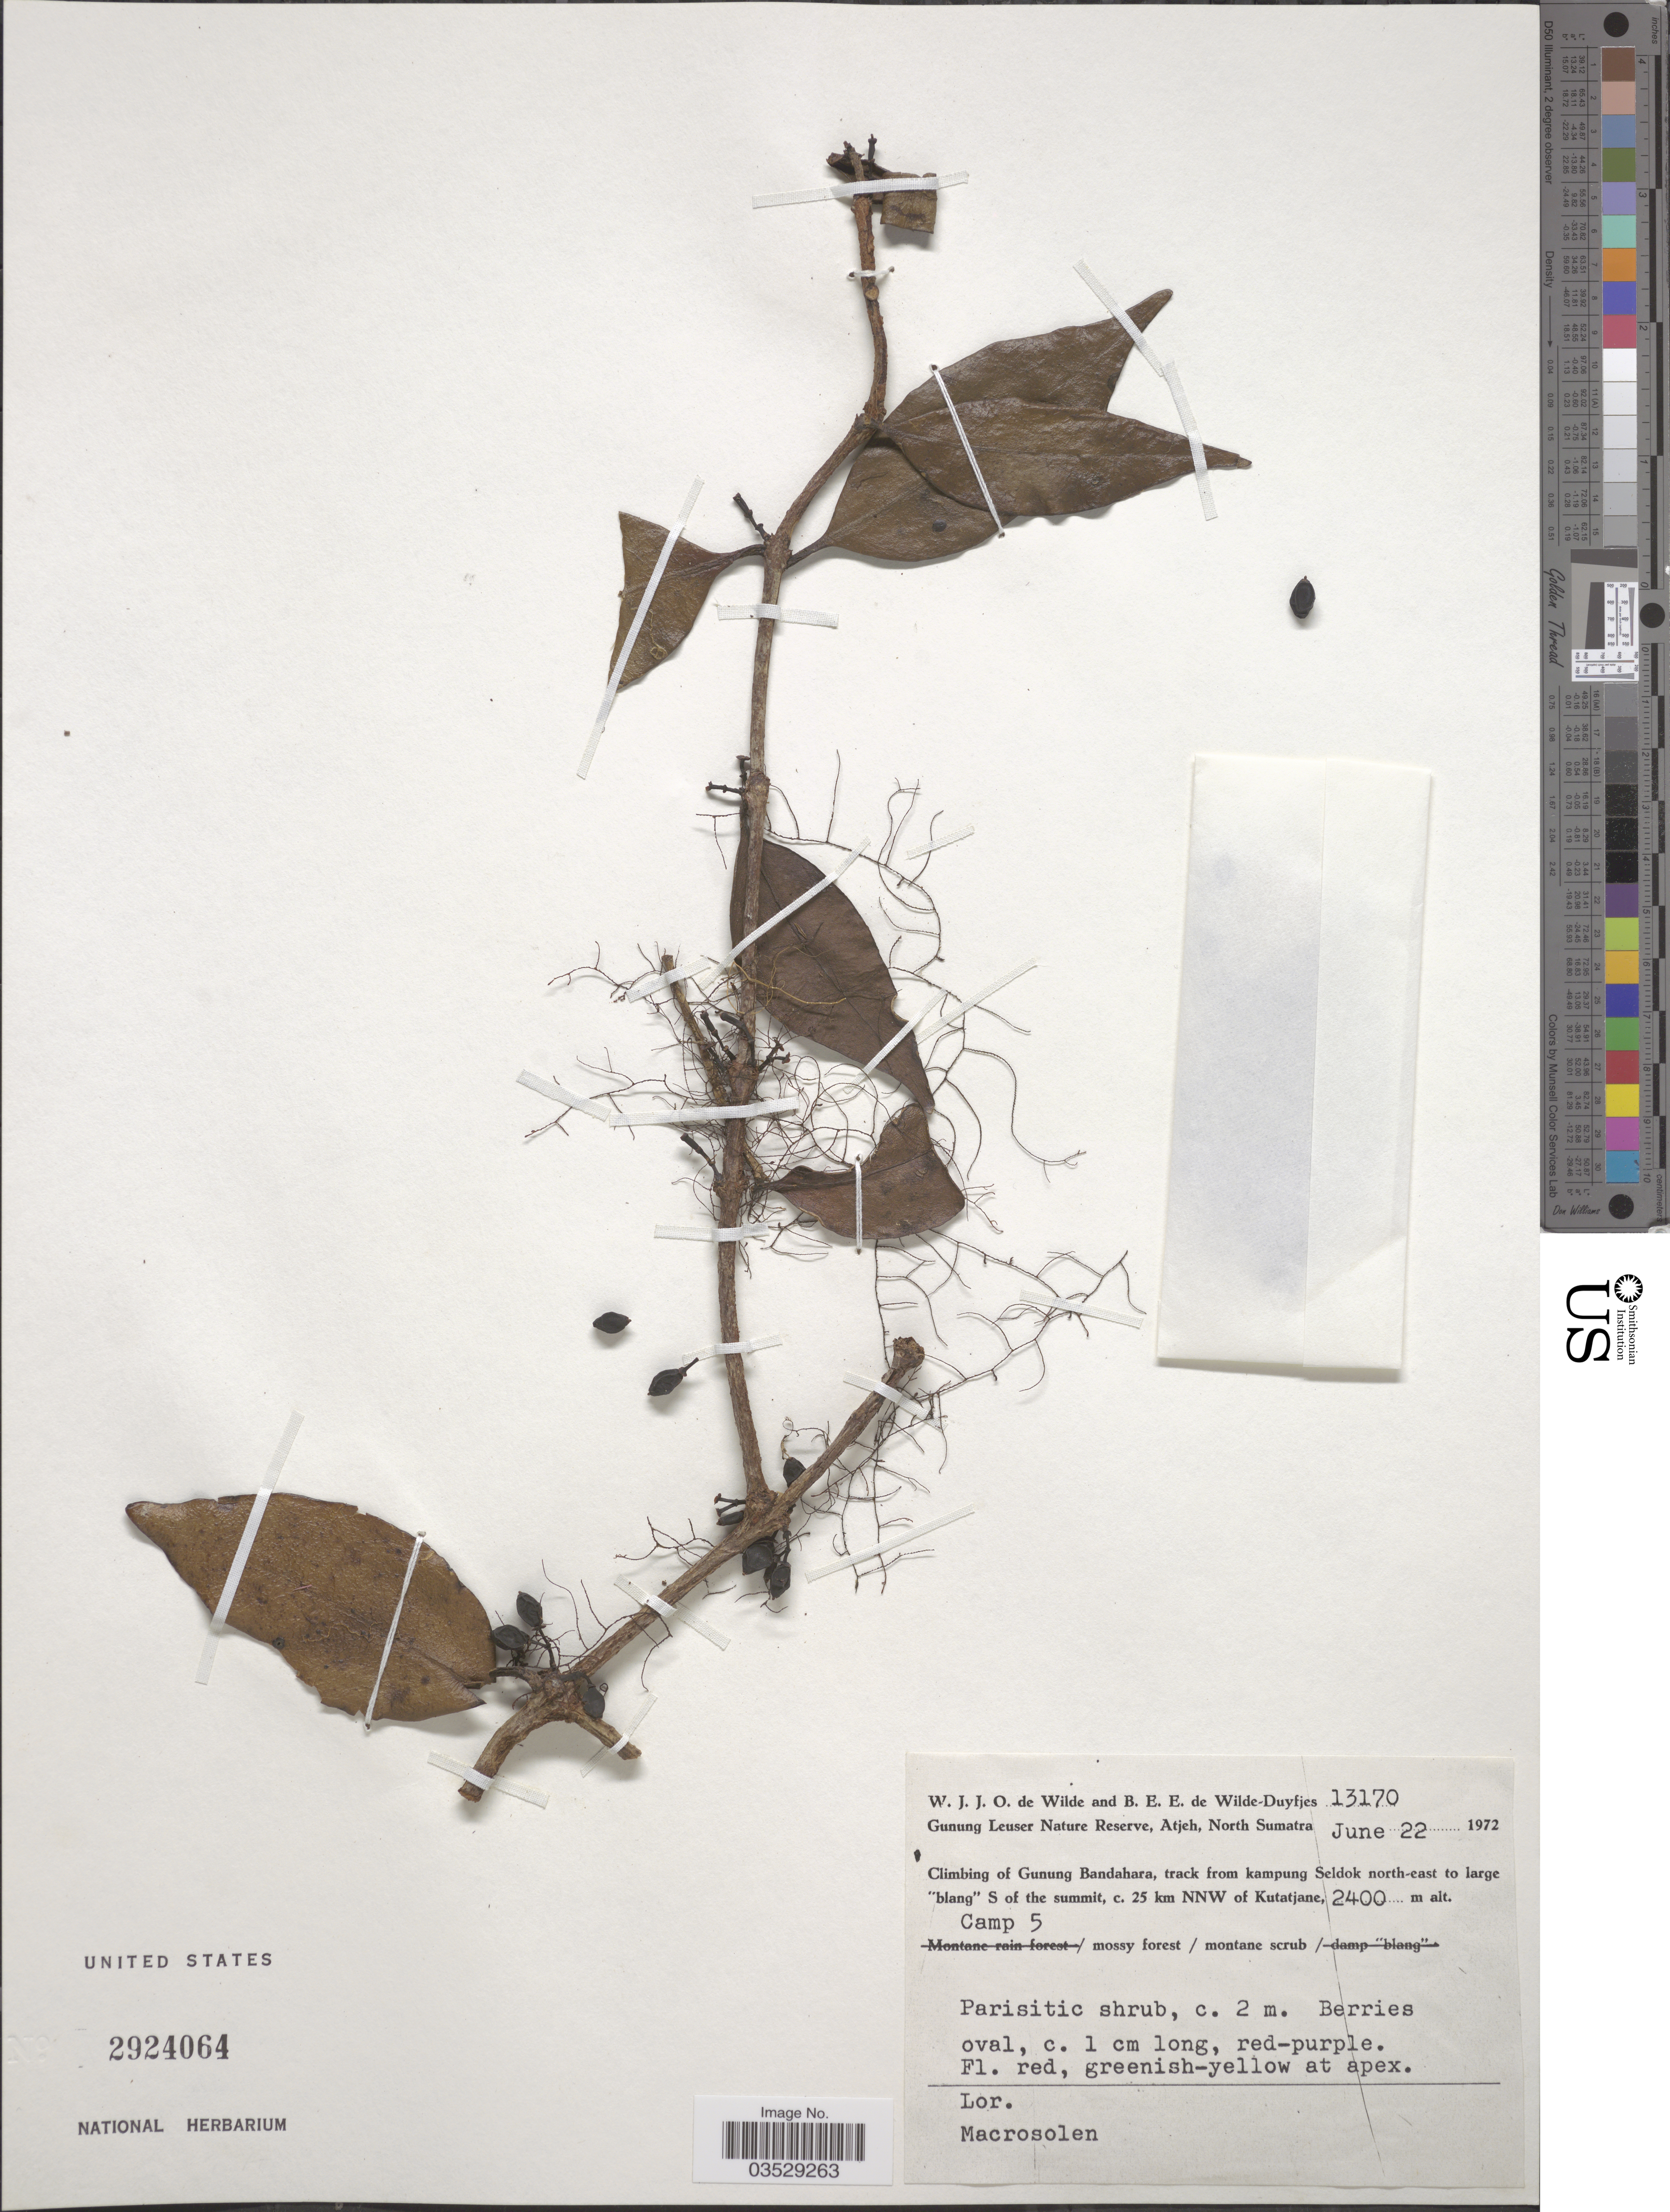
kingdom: Plantae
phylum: Tracheophyta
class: Magnoliopsida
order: Santalales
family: Loranthaceae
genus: Macrosolen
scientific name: Macrosolen sp.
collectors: W. J. de Wilde & B. E. de Wilde-Duyfjes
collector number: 13170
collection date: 1972-06-22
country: Indonesia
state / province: Sumatra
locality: Gunung Leuser Nature Reserve, Atjeh, North Sumatra. Climbing of Gunung Bandahara, track from kampung Seldok north-east to large "blang" S of the summit, c. 25 km NNW of Kutatjane. Camp 5.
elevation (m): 2400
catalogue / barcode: US 2924064